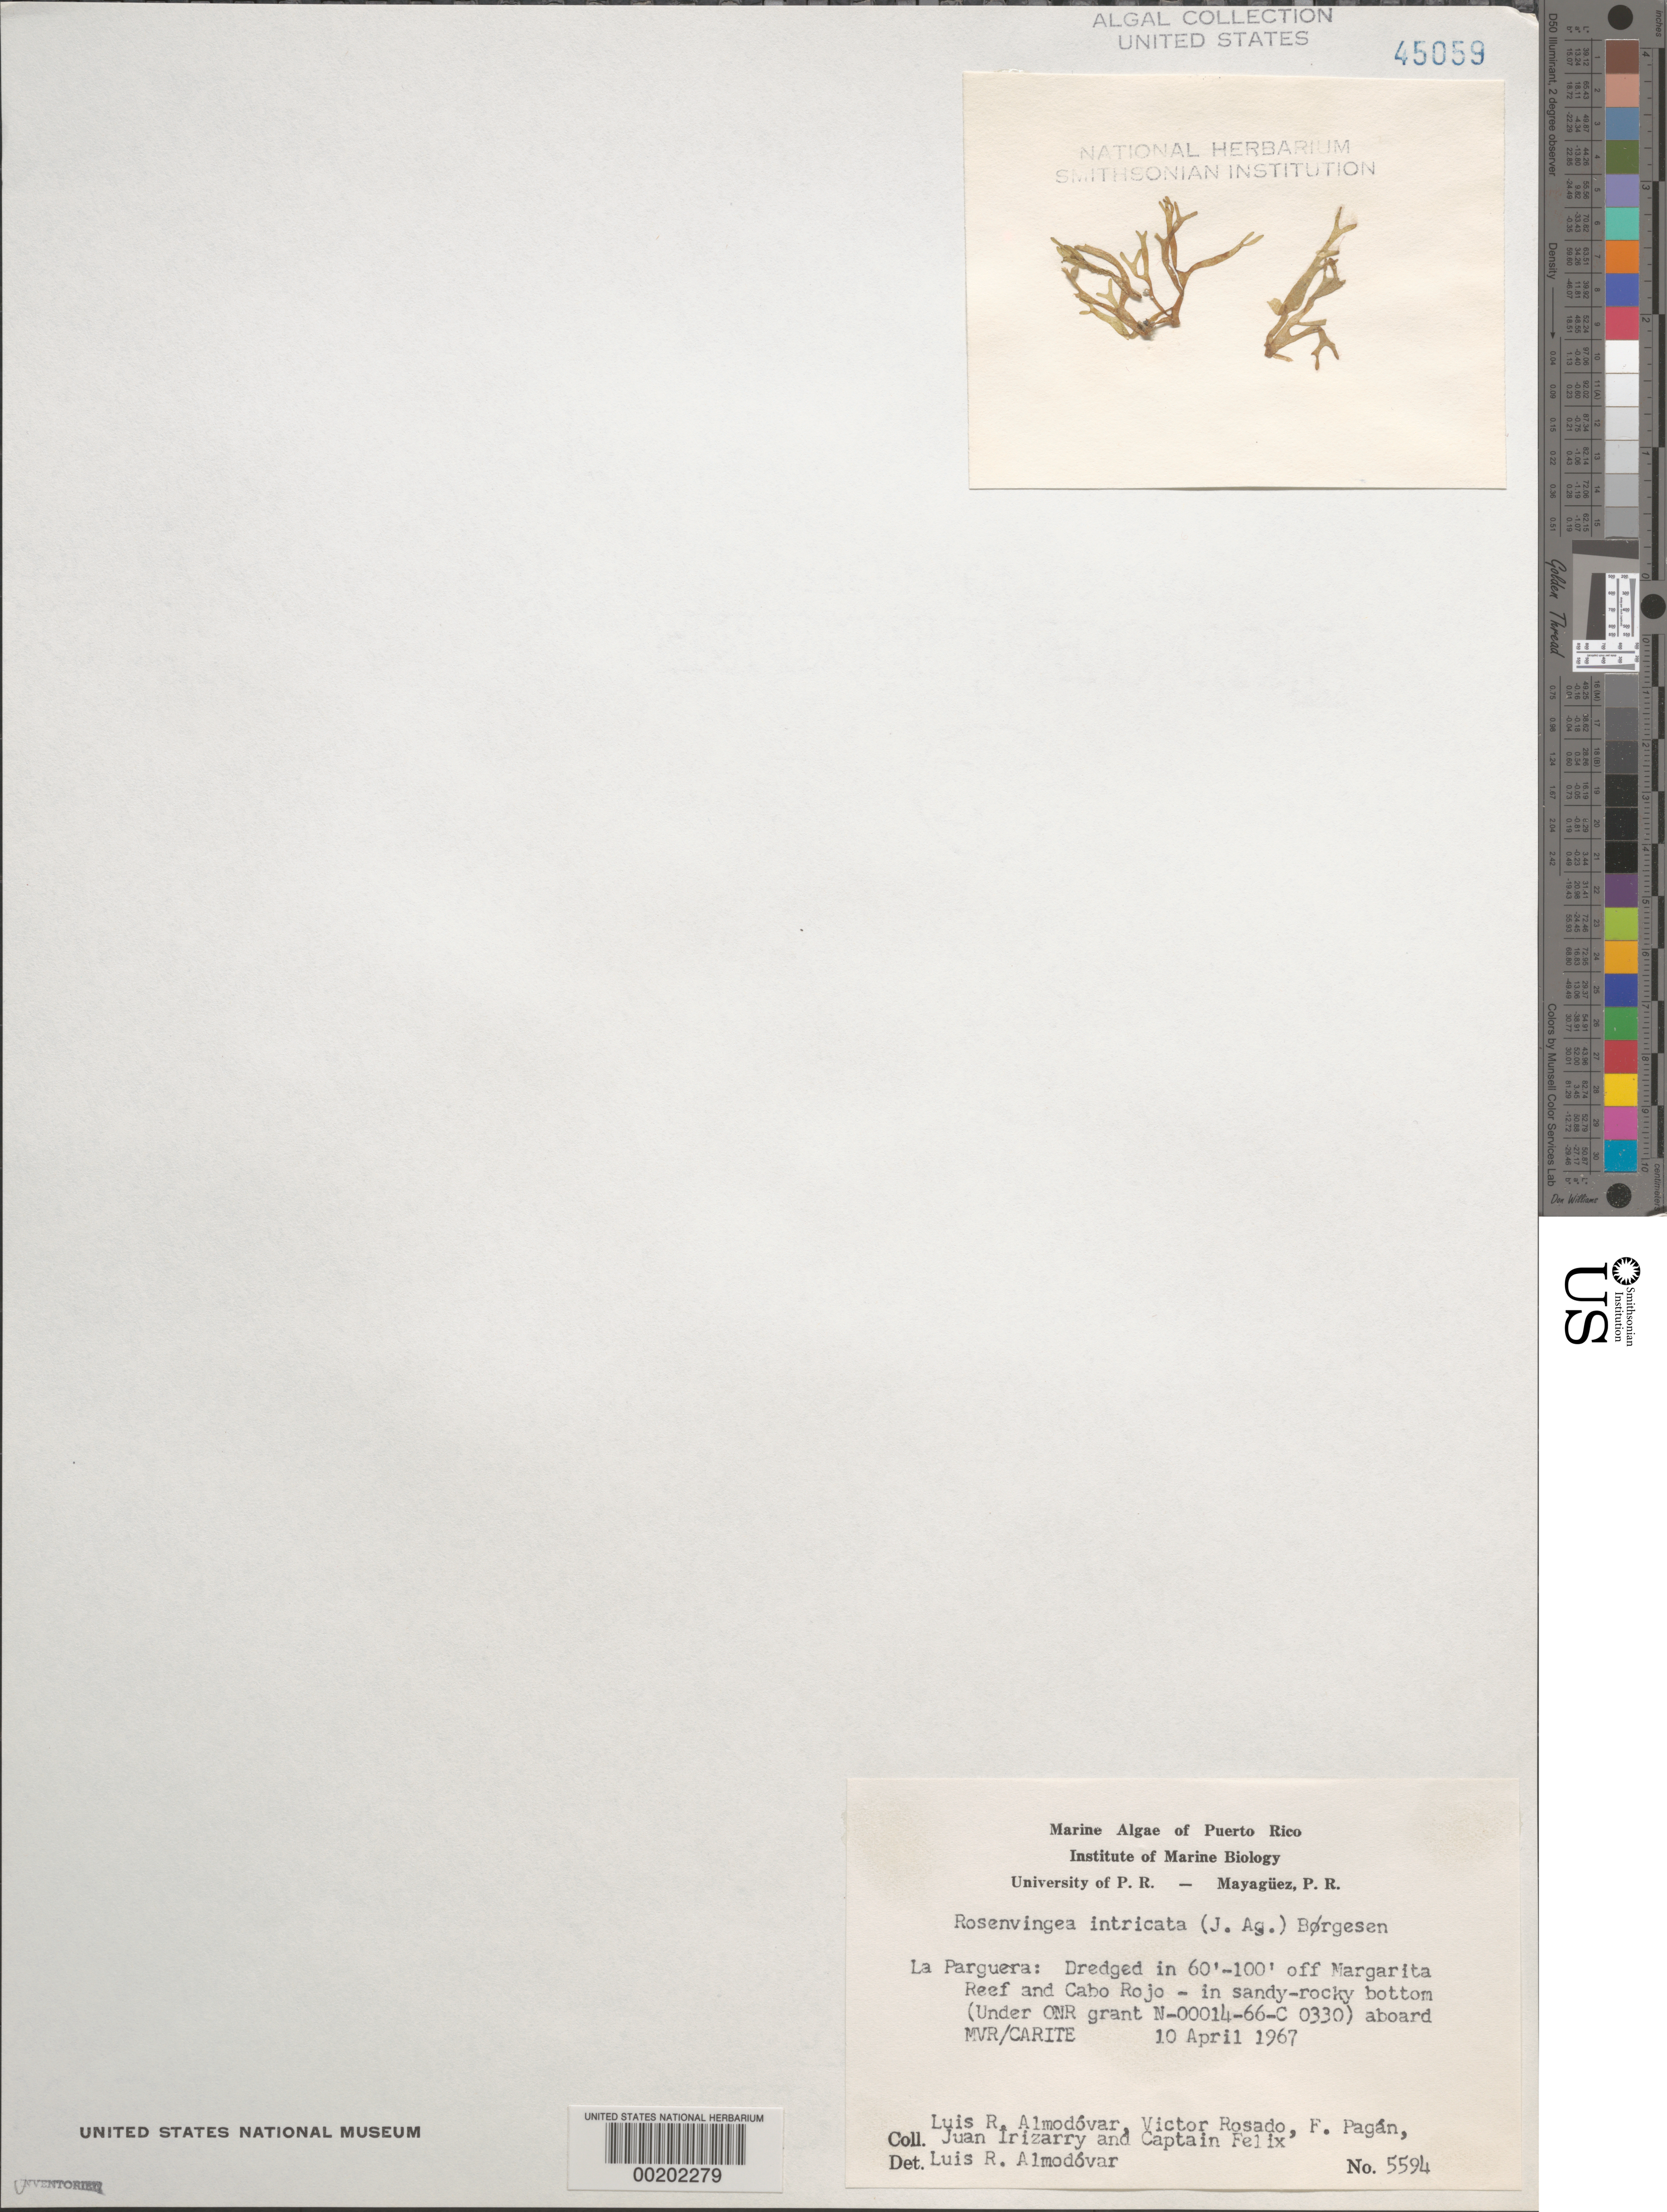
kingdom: Chromista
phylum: Ochrophyta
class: Phaeophyceae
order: Scytosiphonales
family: Scytosiphonaceae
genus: Rosenvingea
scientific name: Rosenvingea endiviifolia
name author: (Martius) M.J. Wynne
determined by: Algae name updating Project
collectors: L. Almodovar, V. Rosado, F. Pagan, J. Irizarry & C. Felix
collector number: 5594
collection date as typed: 10 Apr 1967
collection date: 1967-04-10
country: Puerto Rico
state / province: Lajas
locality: La Parguera, off Margarita Reef and Cabo Rojo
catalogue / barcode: US 45059